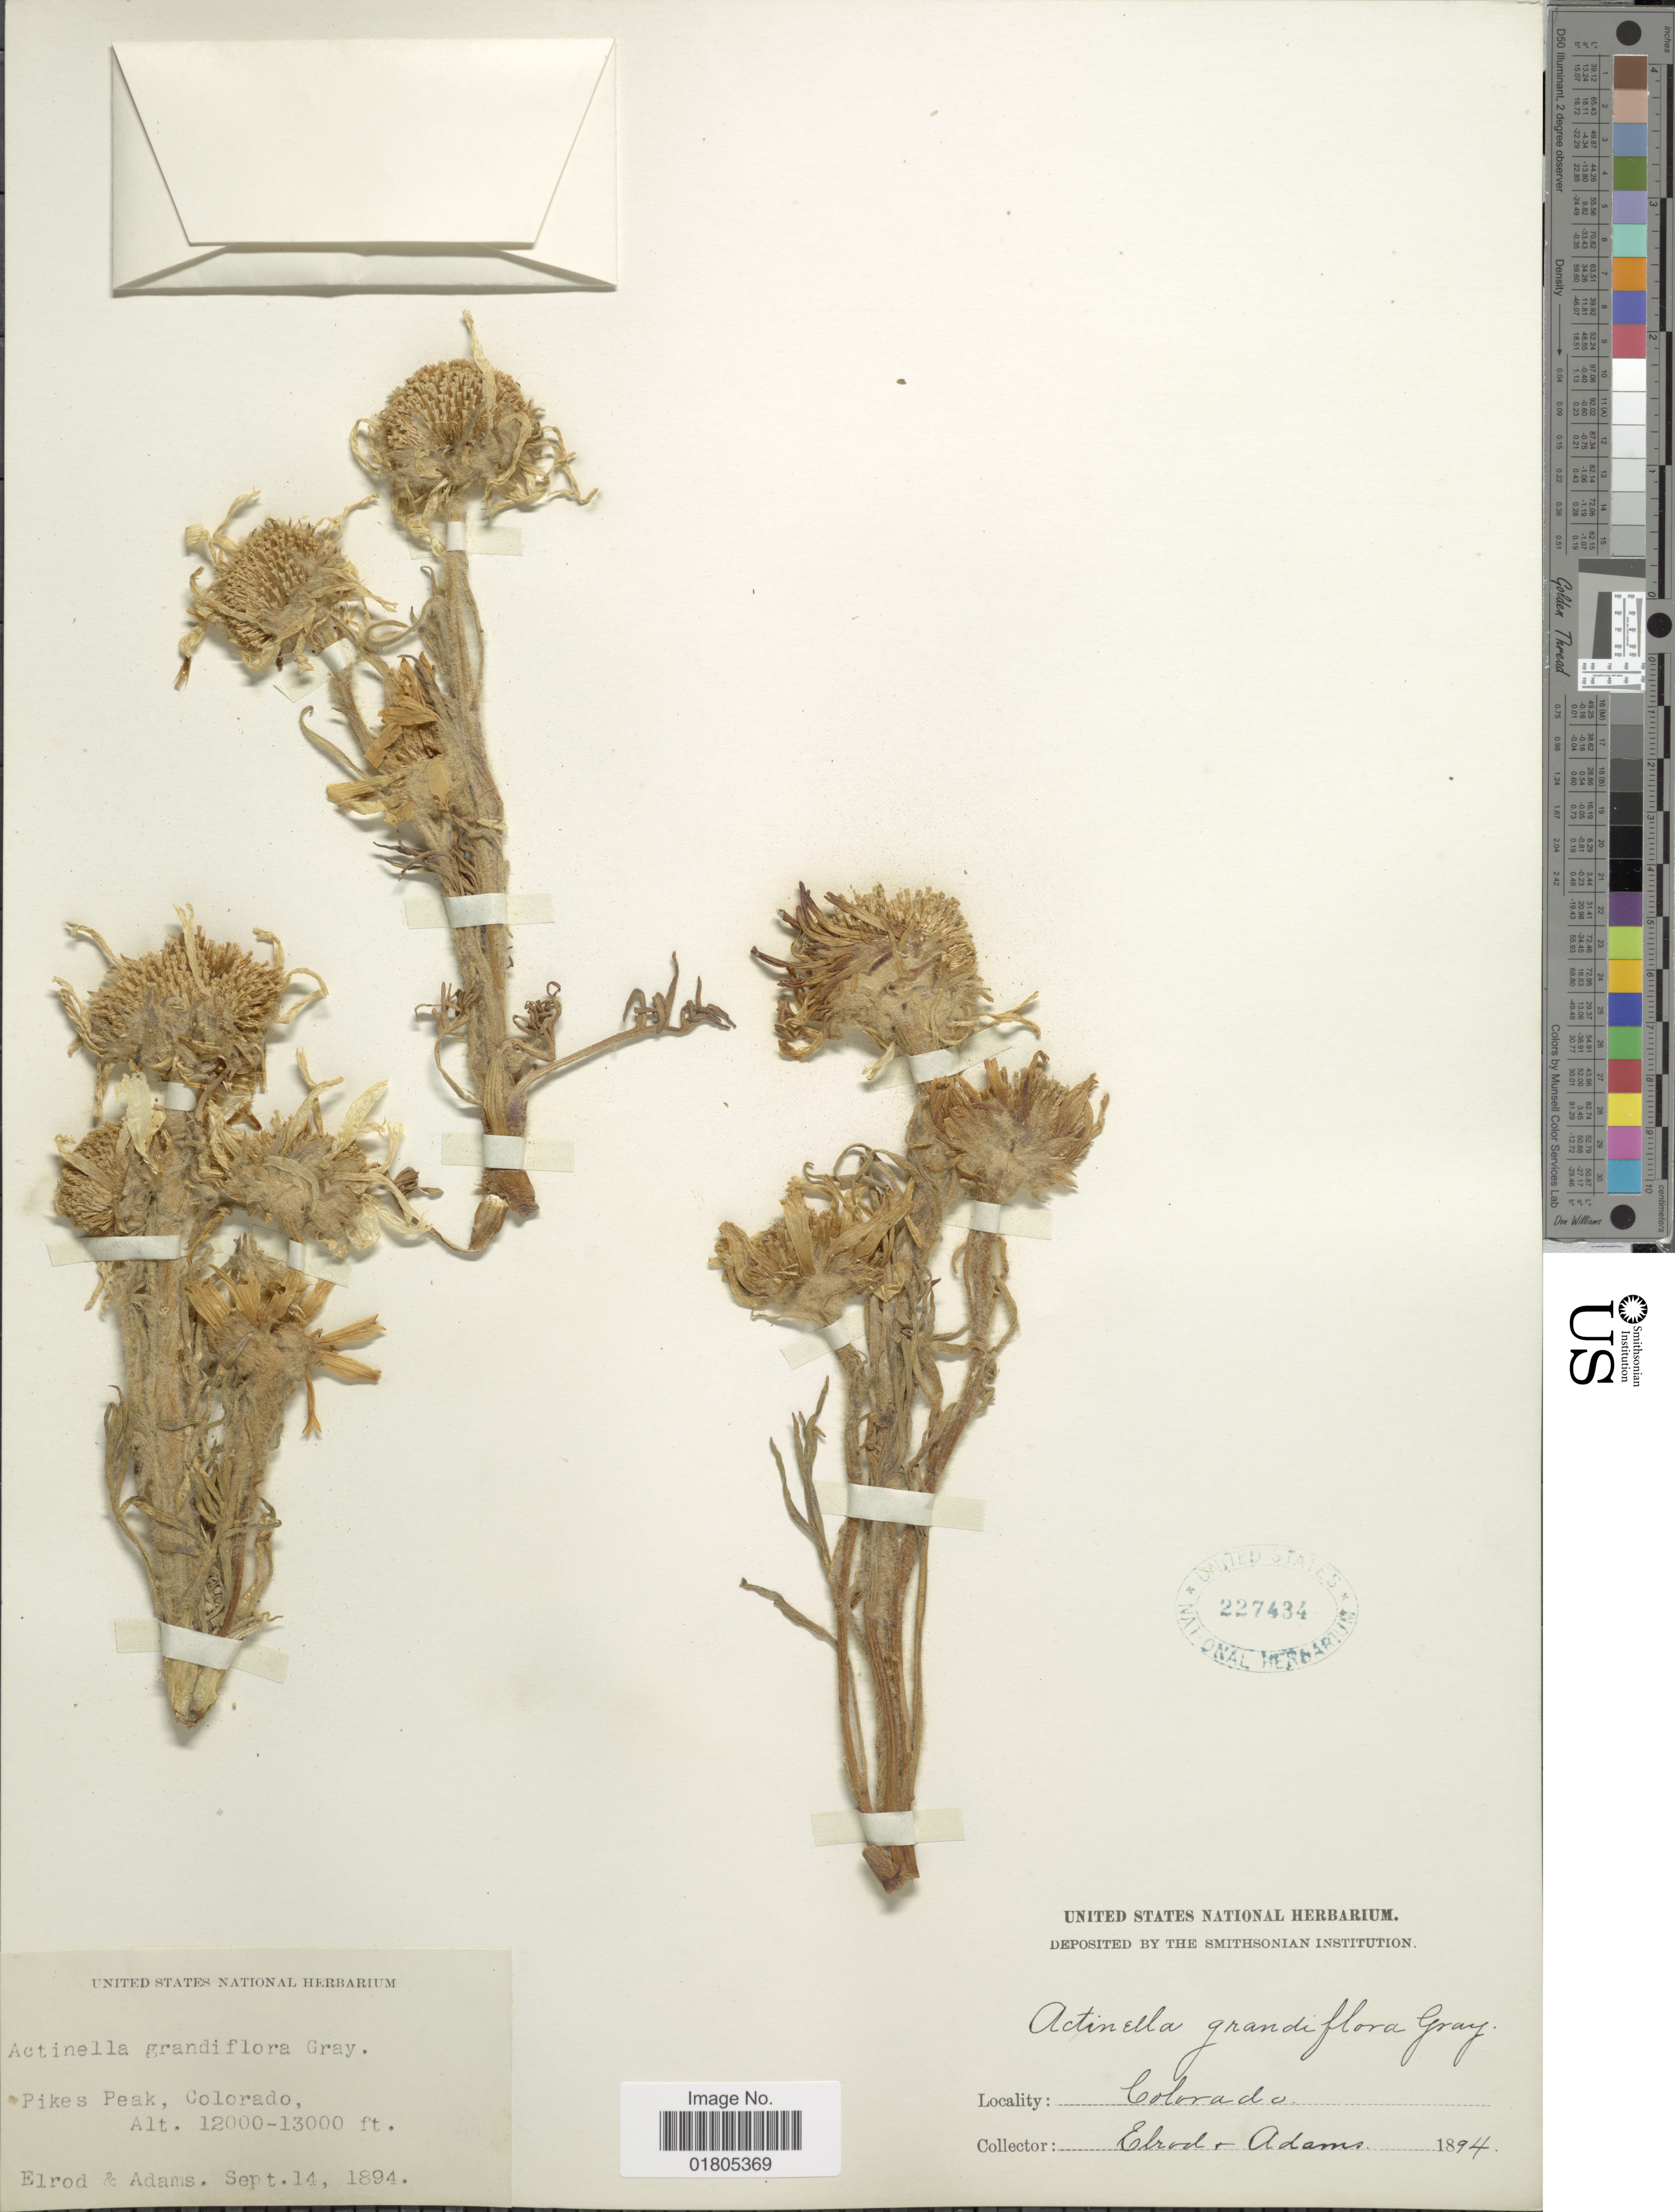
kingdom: Plantae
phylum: Tracheophyta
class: Magnoliopsida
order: Asterales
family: Asteraceae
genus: Actinea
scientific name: Actinea grandiflora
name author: (Torr. & A. Gray) Kuntze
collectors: Elrod & Adams, --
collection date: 1894-09-14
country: United States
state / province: Colorado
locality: Pikes Peak, Colorado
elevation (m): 3658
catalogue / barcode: US 227434